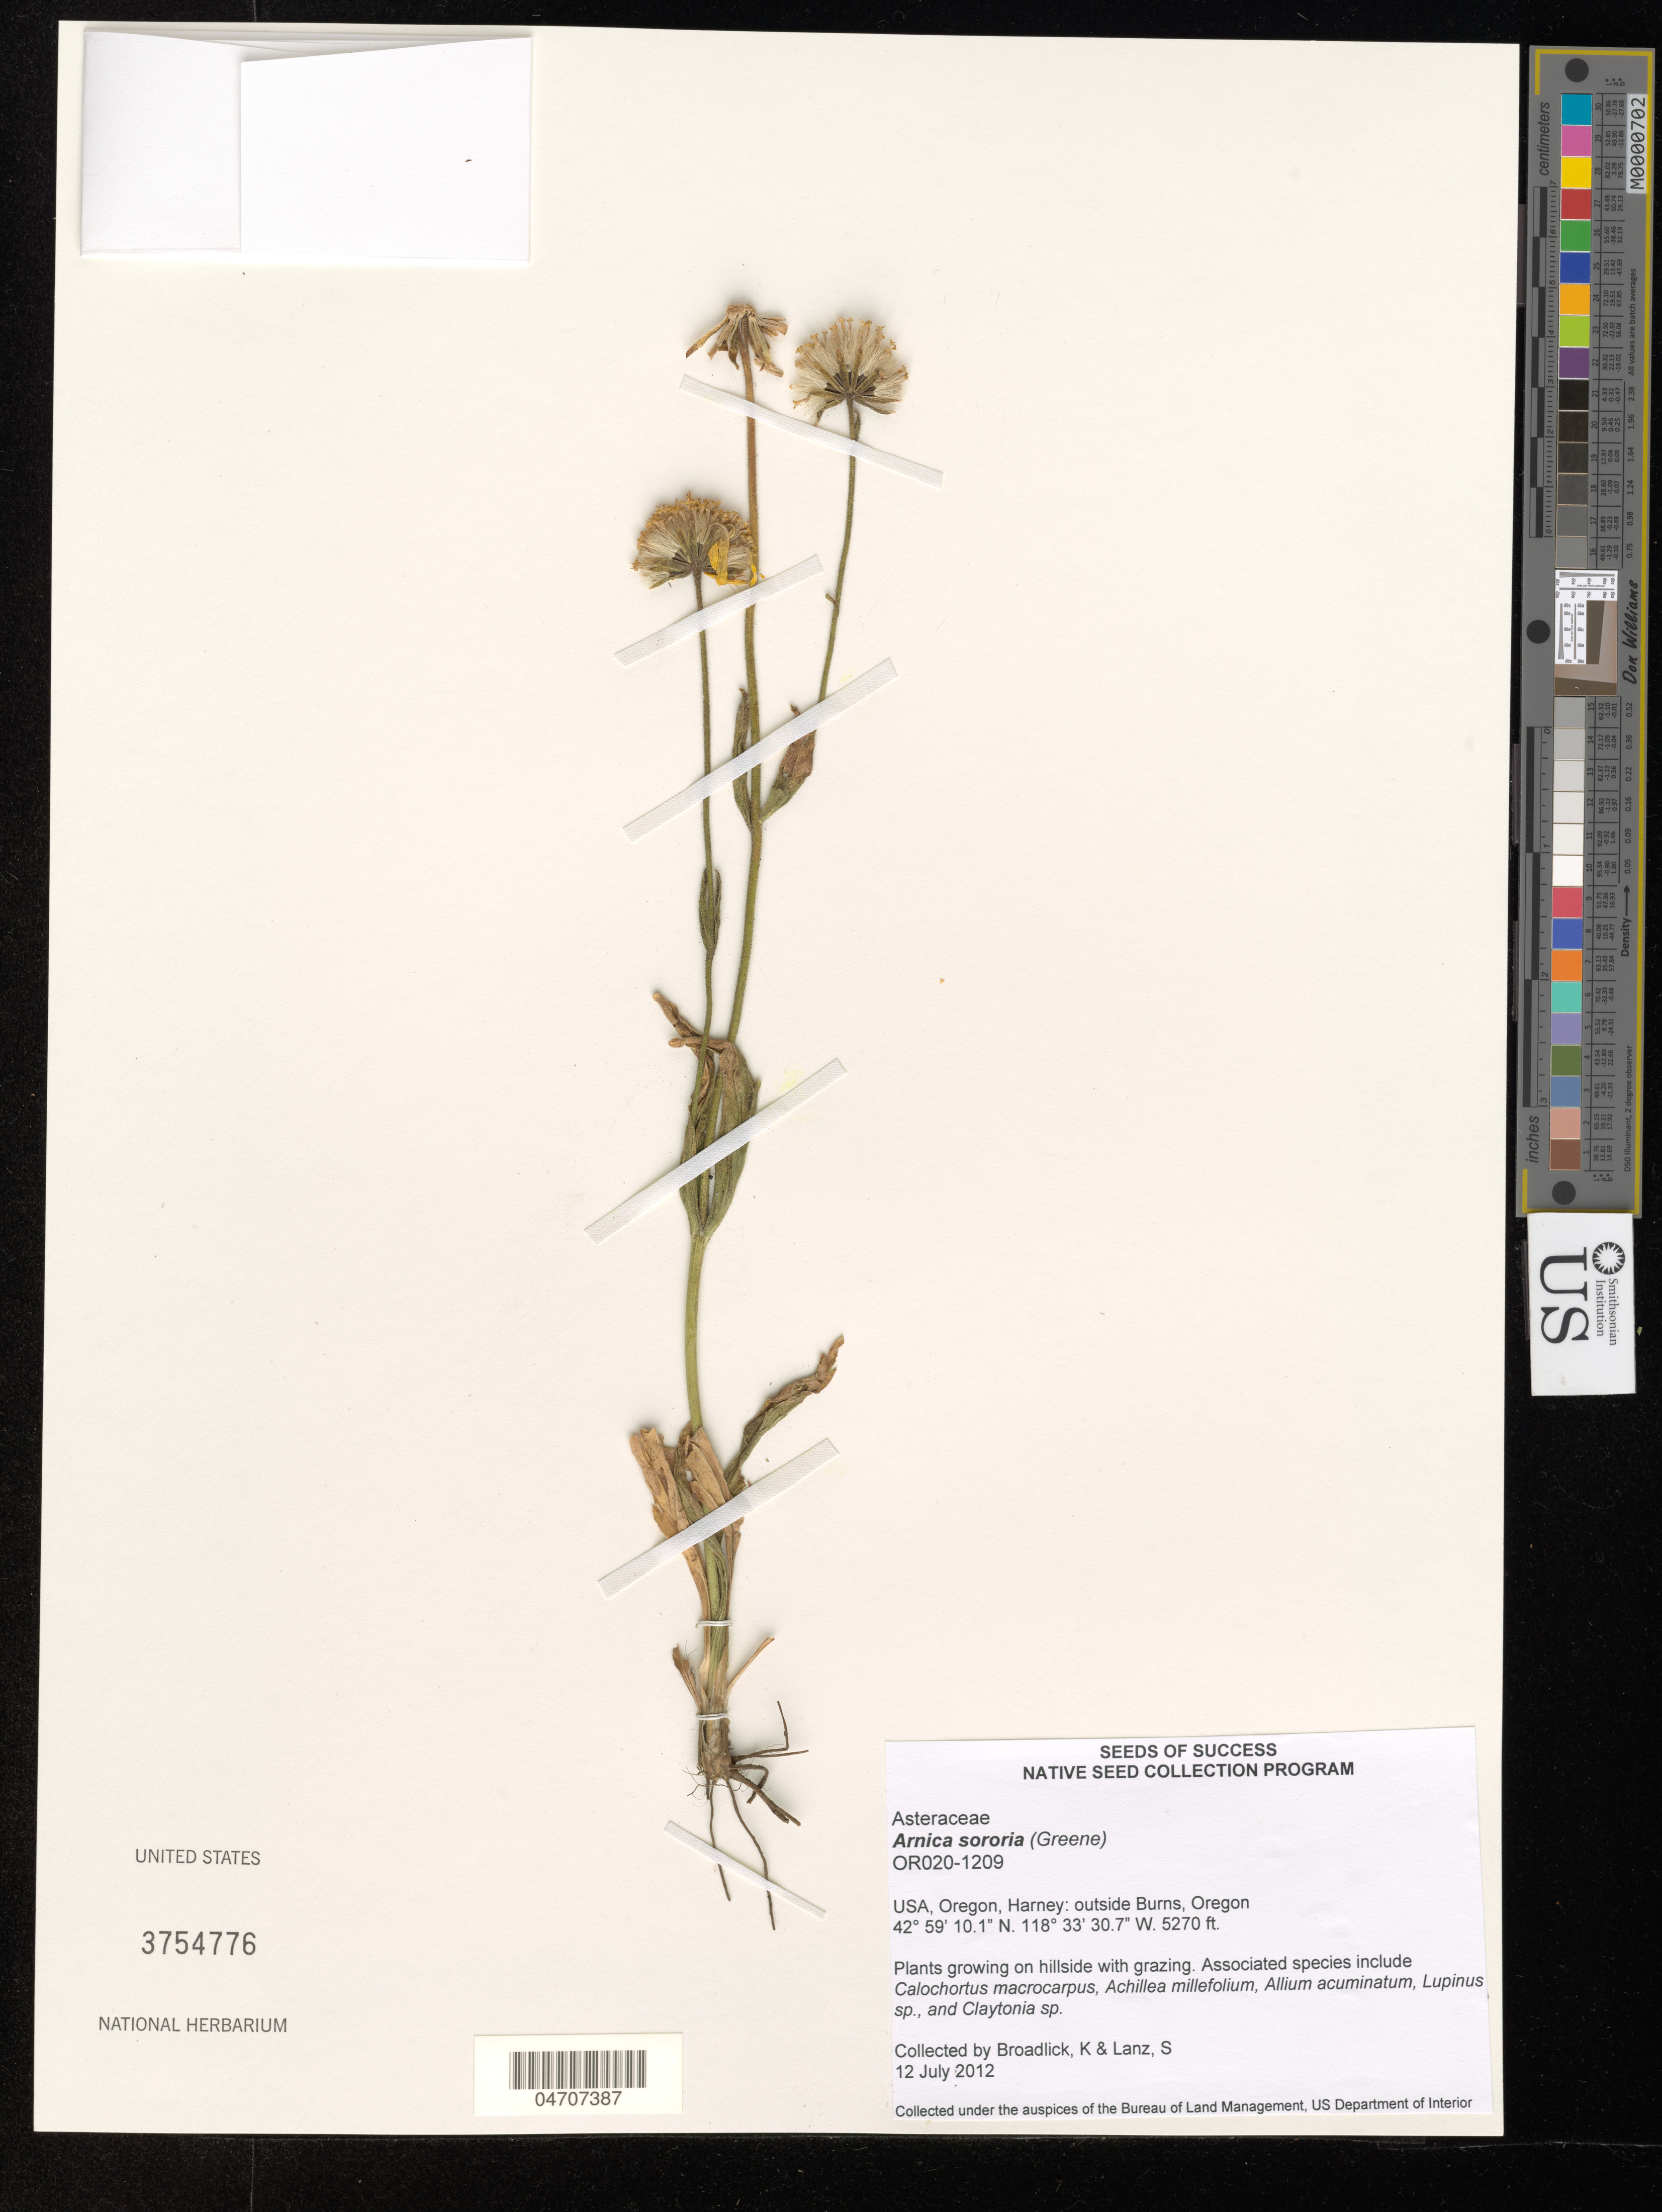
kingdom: Plantae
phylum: Tracheophyta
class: Magnoliopsida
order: Asterales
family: Asteraceae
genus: Arnica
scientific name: Arnica sororia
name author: Greene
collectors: C. Monroy & J. Dyer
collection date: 2012-07-12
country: United States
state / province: Oregon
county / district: Harney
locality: Harney: outside Burns.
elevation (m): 1606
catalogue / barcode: US 3754776